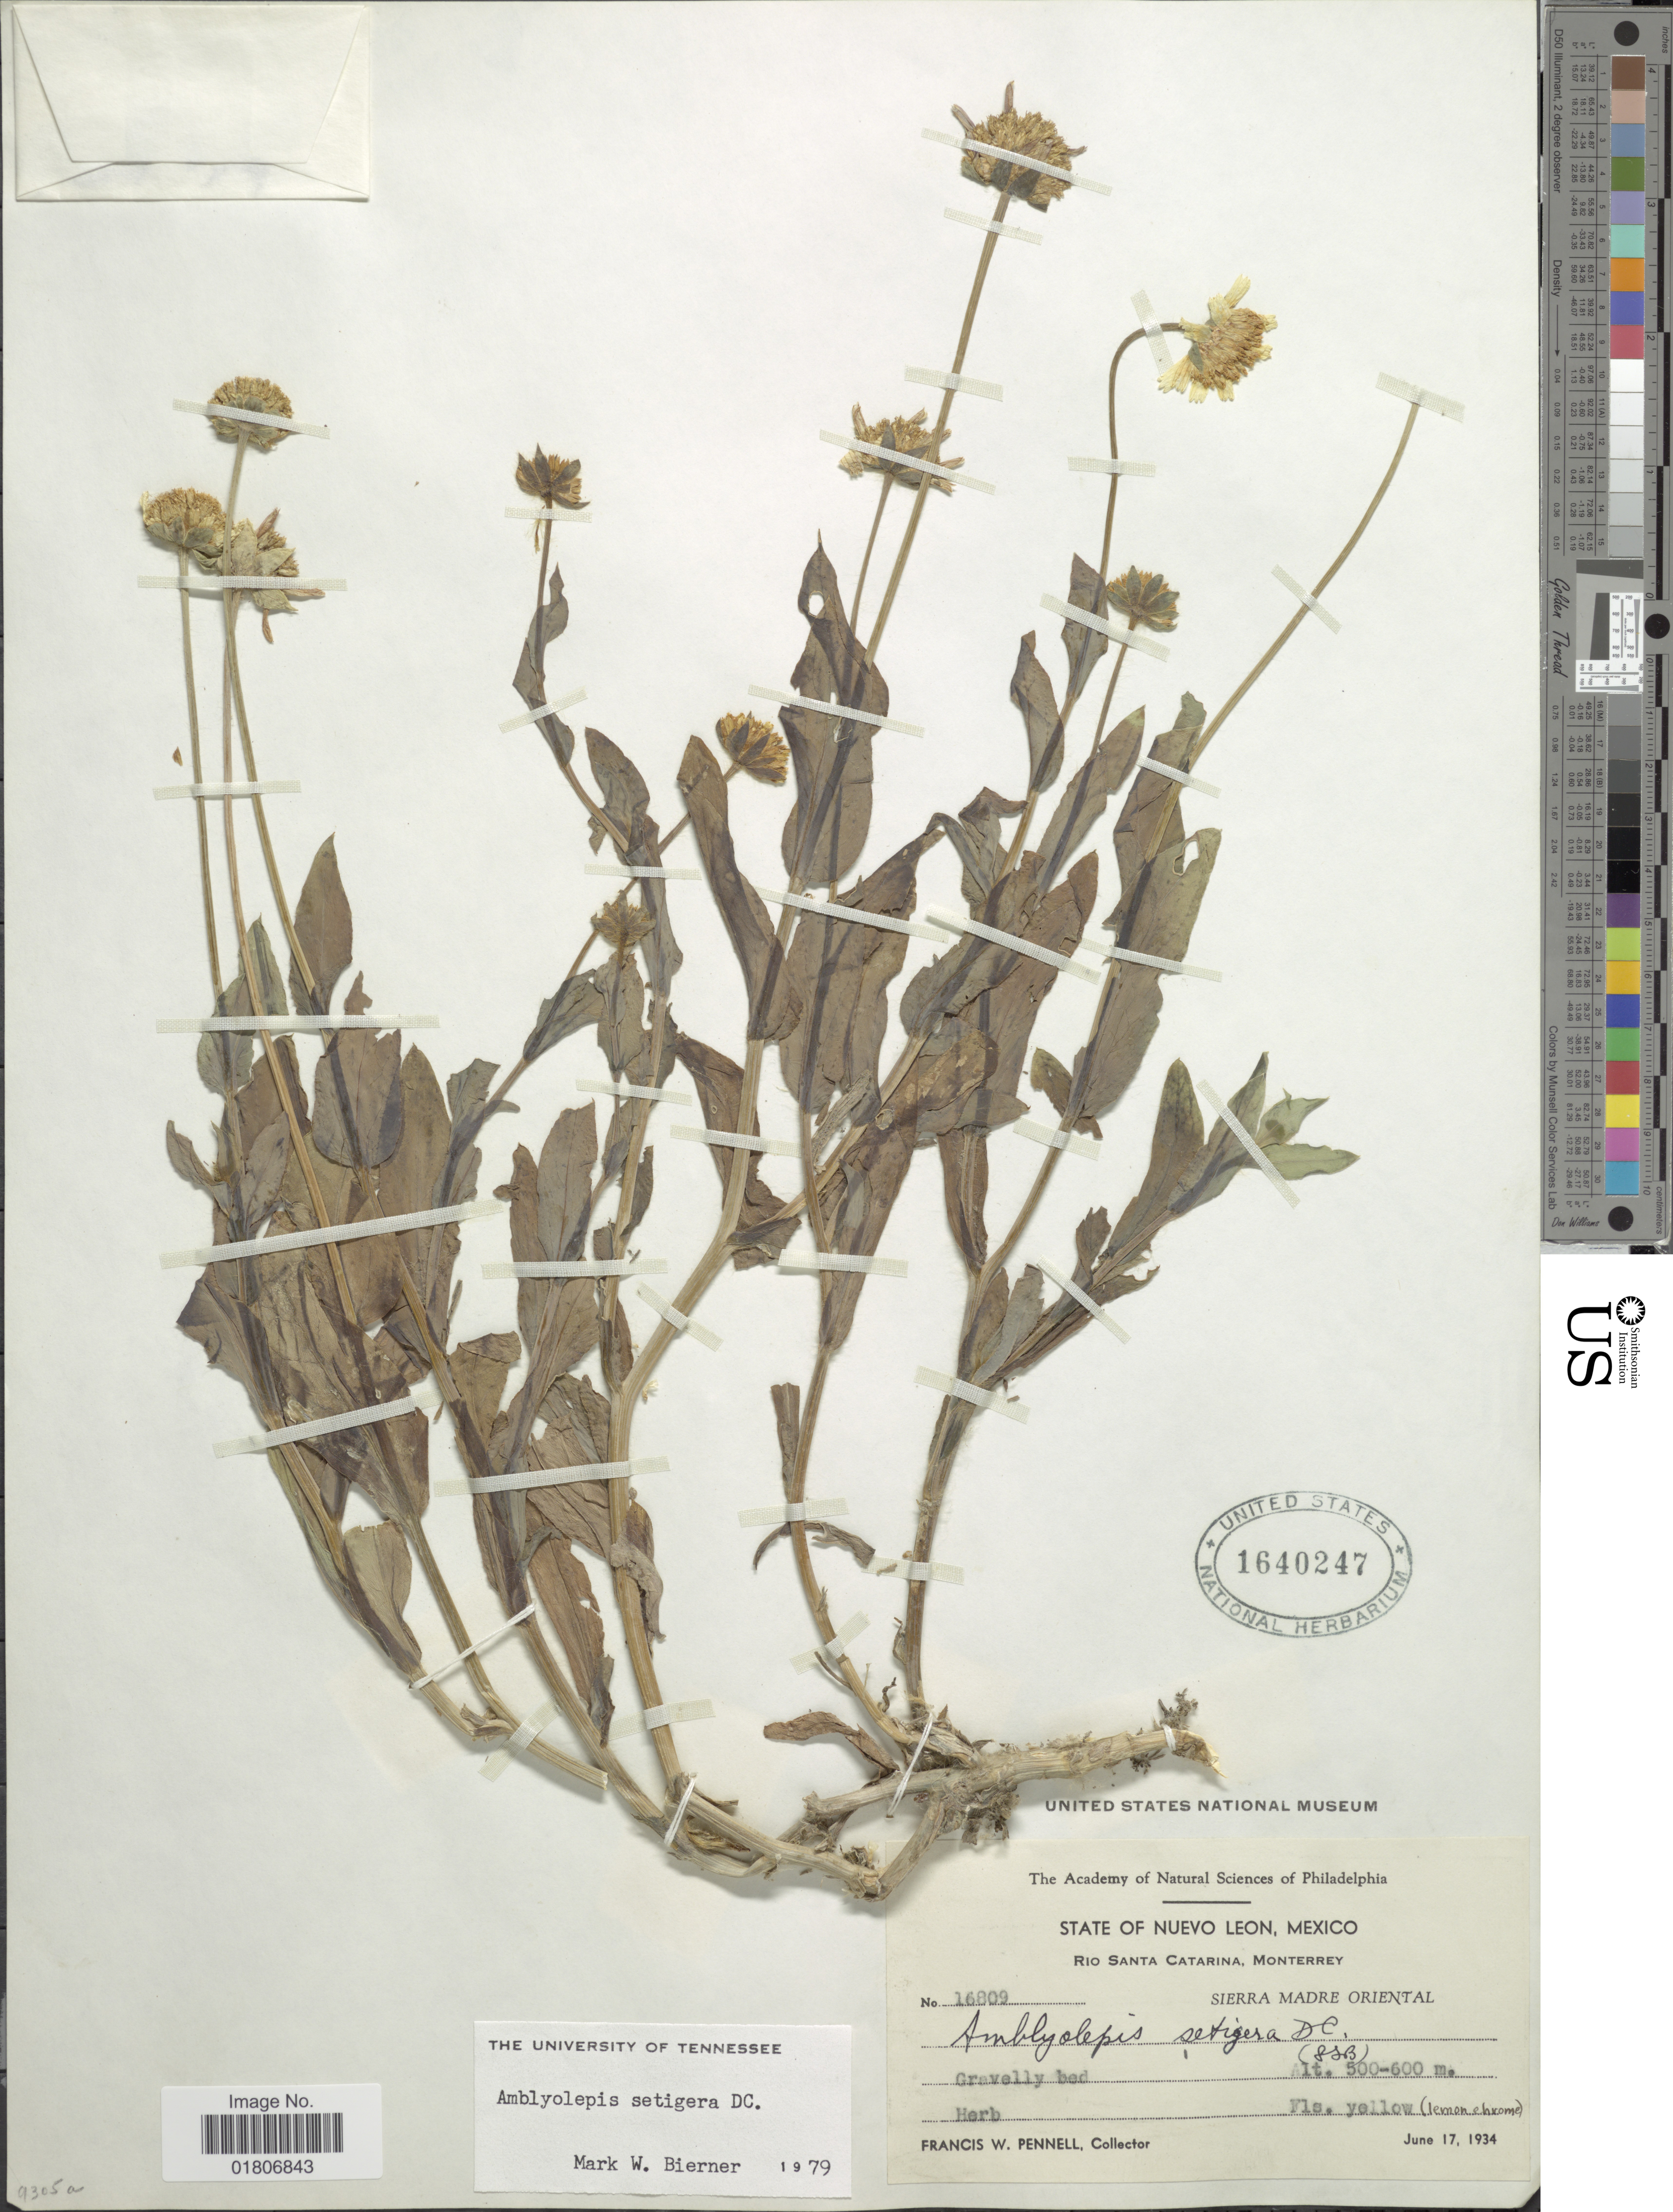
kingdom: Plantae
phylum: Tracheophyta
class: Magnoliopsida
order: Asterales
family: Asteraceae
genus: Amblyolepis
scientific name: Amblyolepis setigera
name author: DC.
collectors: F. W. Pennell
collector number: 16809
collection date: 1934-06-17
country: Mexico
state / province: Nuevo León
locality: Rio Santa Catarina, Monterrey. Sierra Madre Oriental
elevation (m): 500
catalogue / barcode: US 1640247